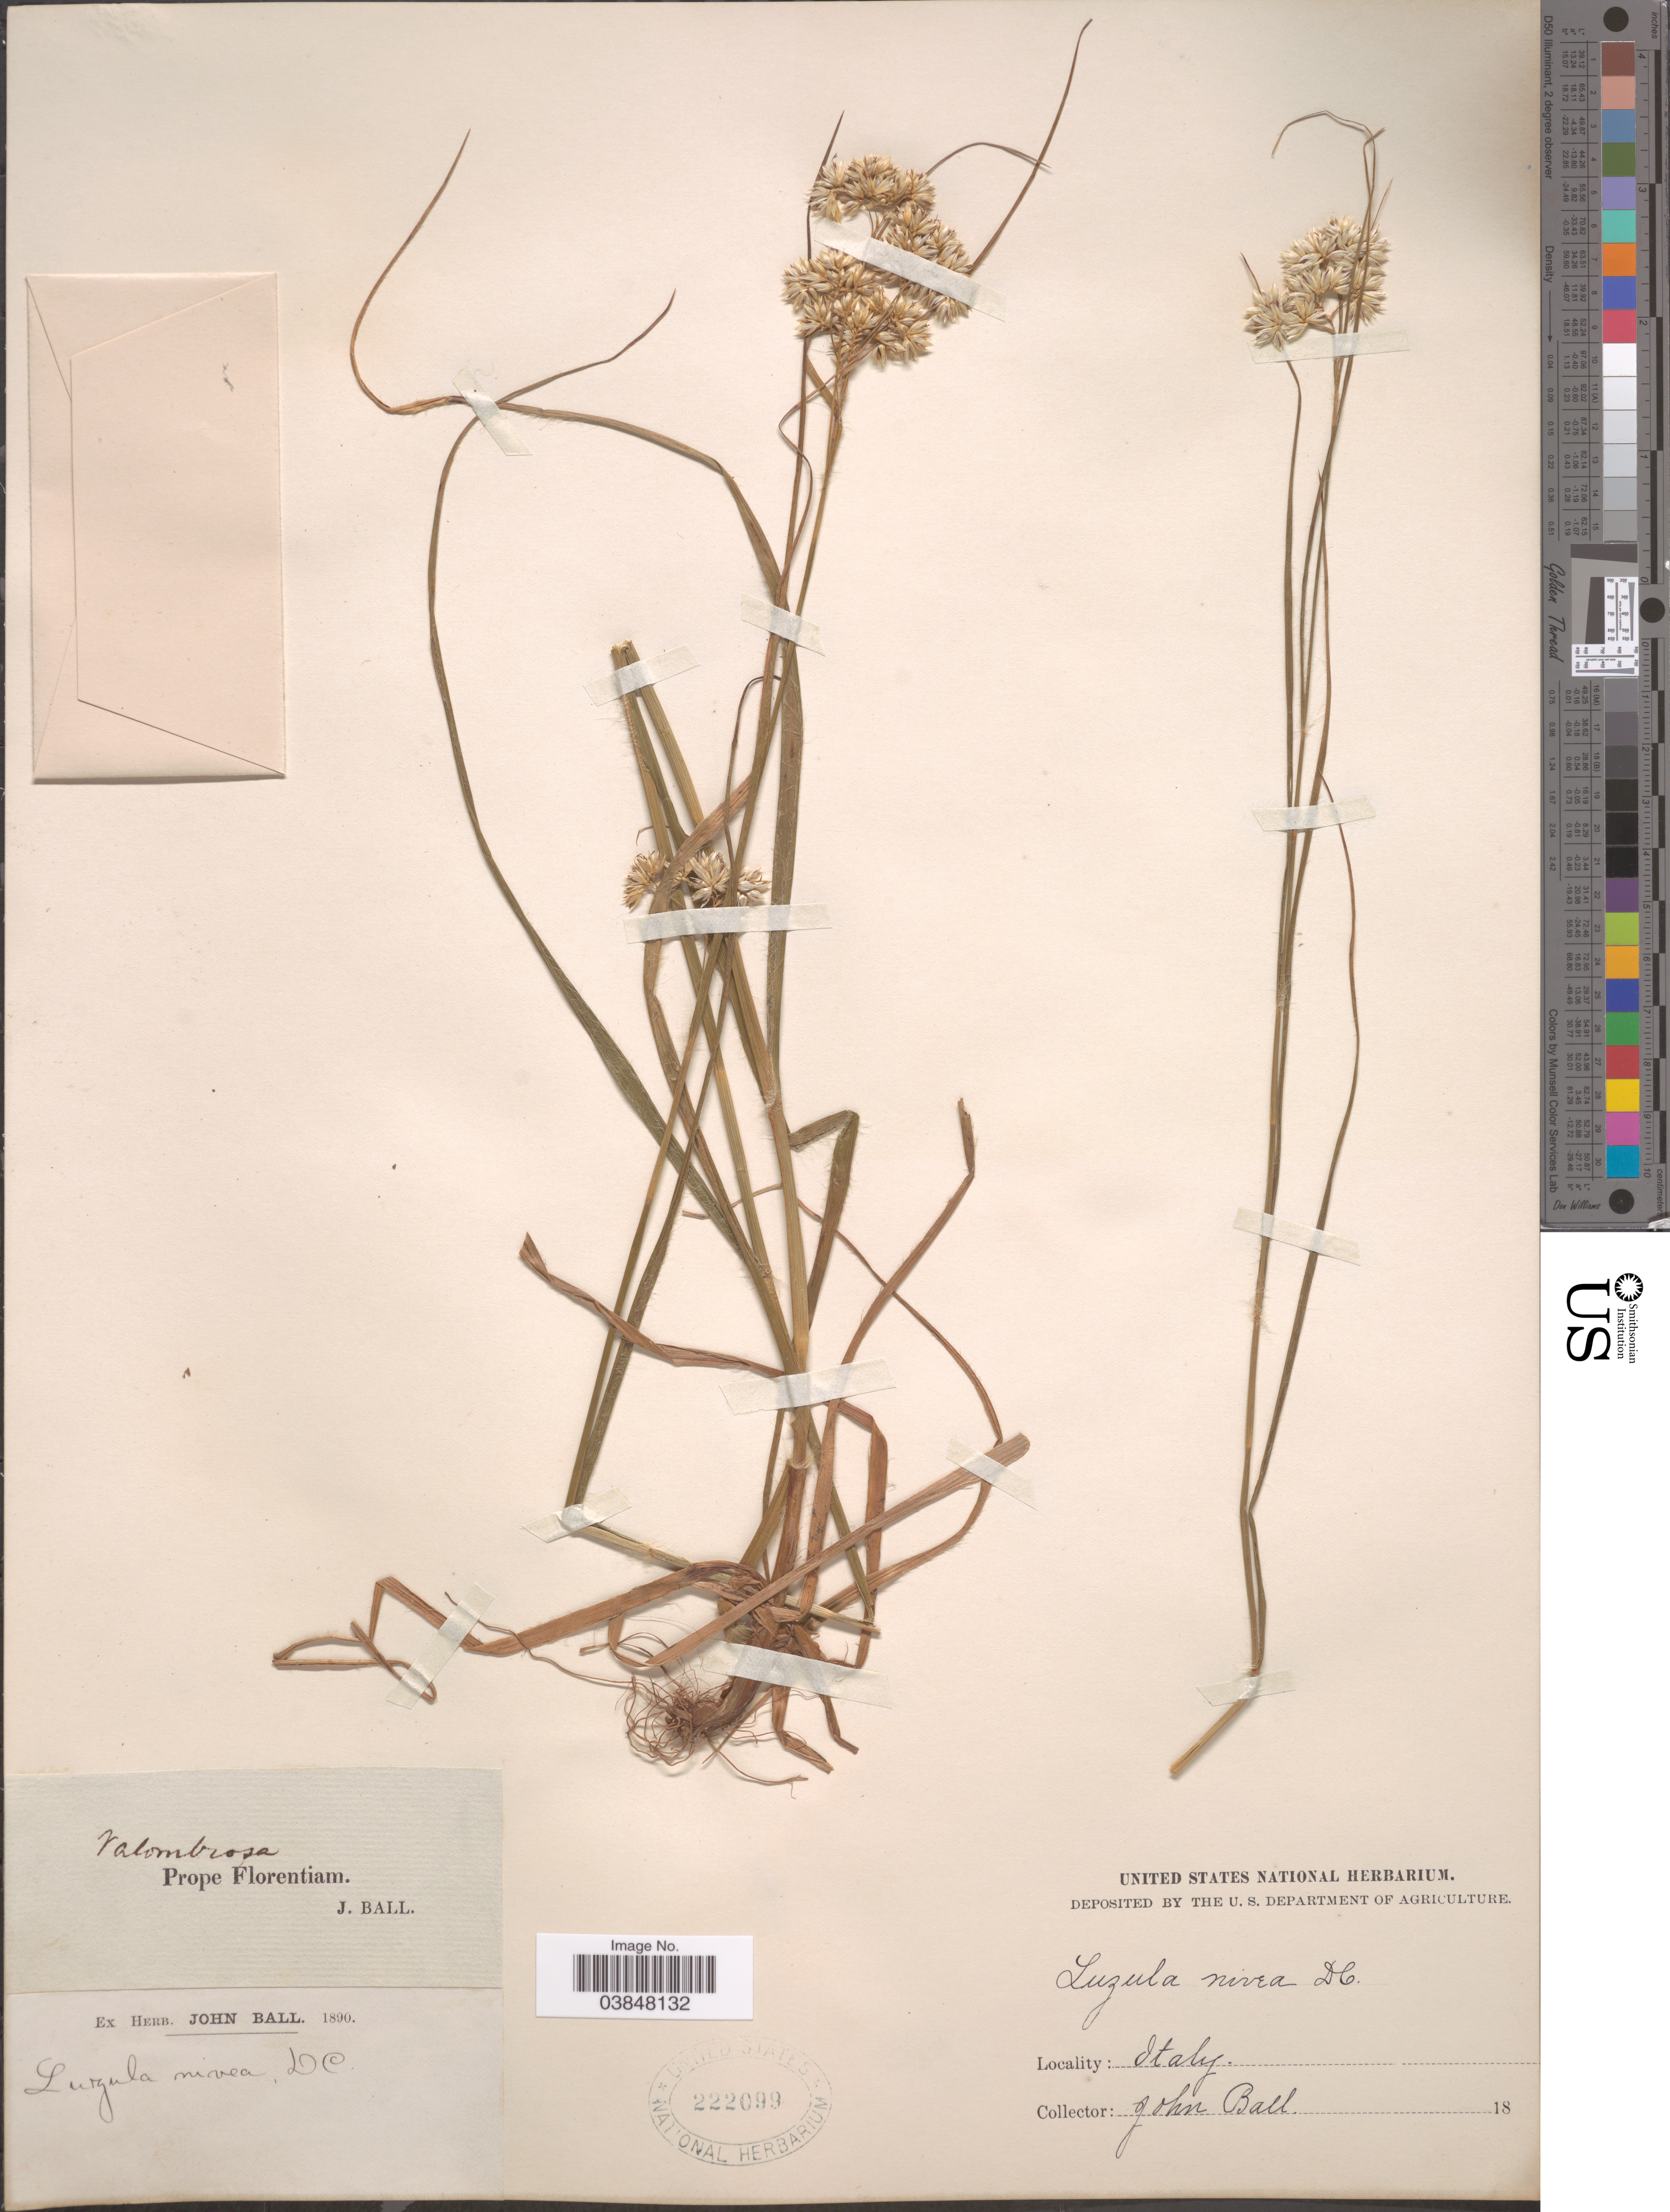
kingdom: Plantae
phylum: Tracheophyta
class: Liliopsida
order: Poales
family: Juncaceae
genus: Luzula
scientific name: Luzula nivea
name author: (L.) DC.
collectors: J. Ball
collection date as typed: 18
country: Italy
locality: Valombrosa. Prope Florentiam.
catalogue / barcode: US 222099